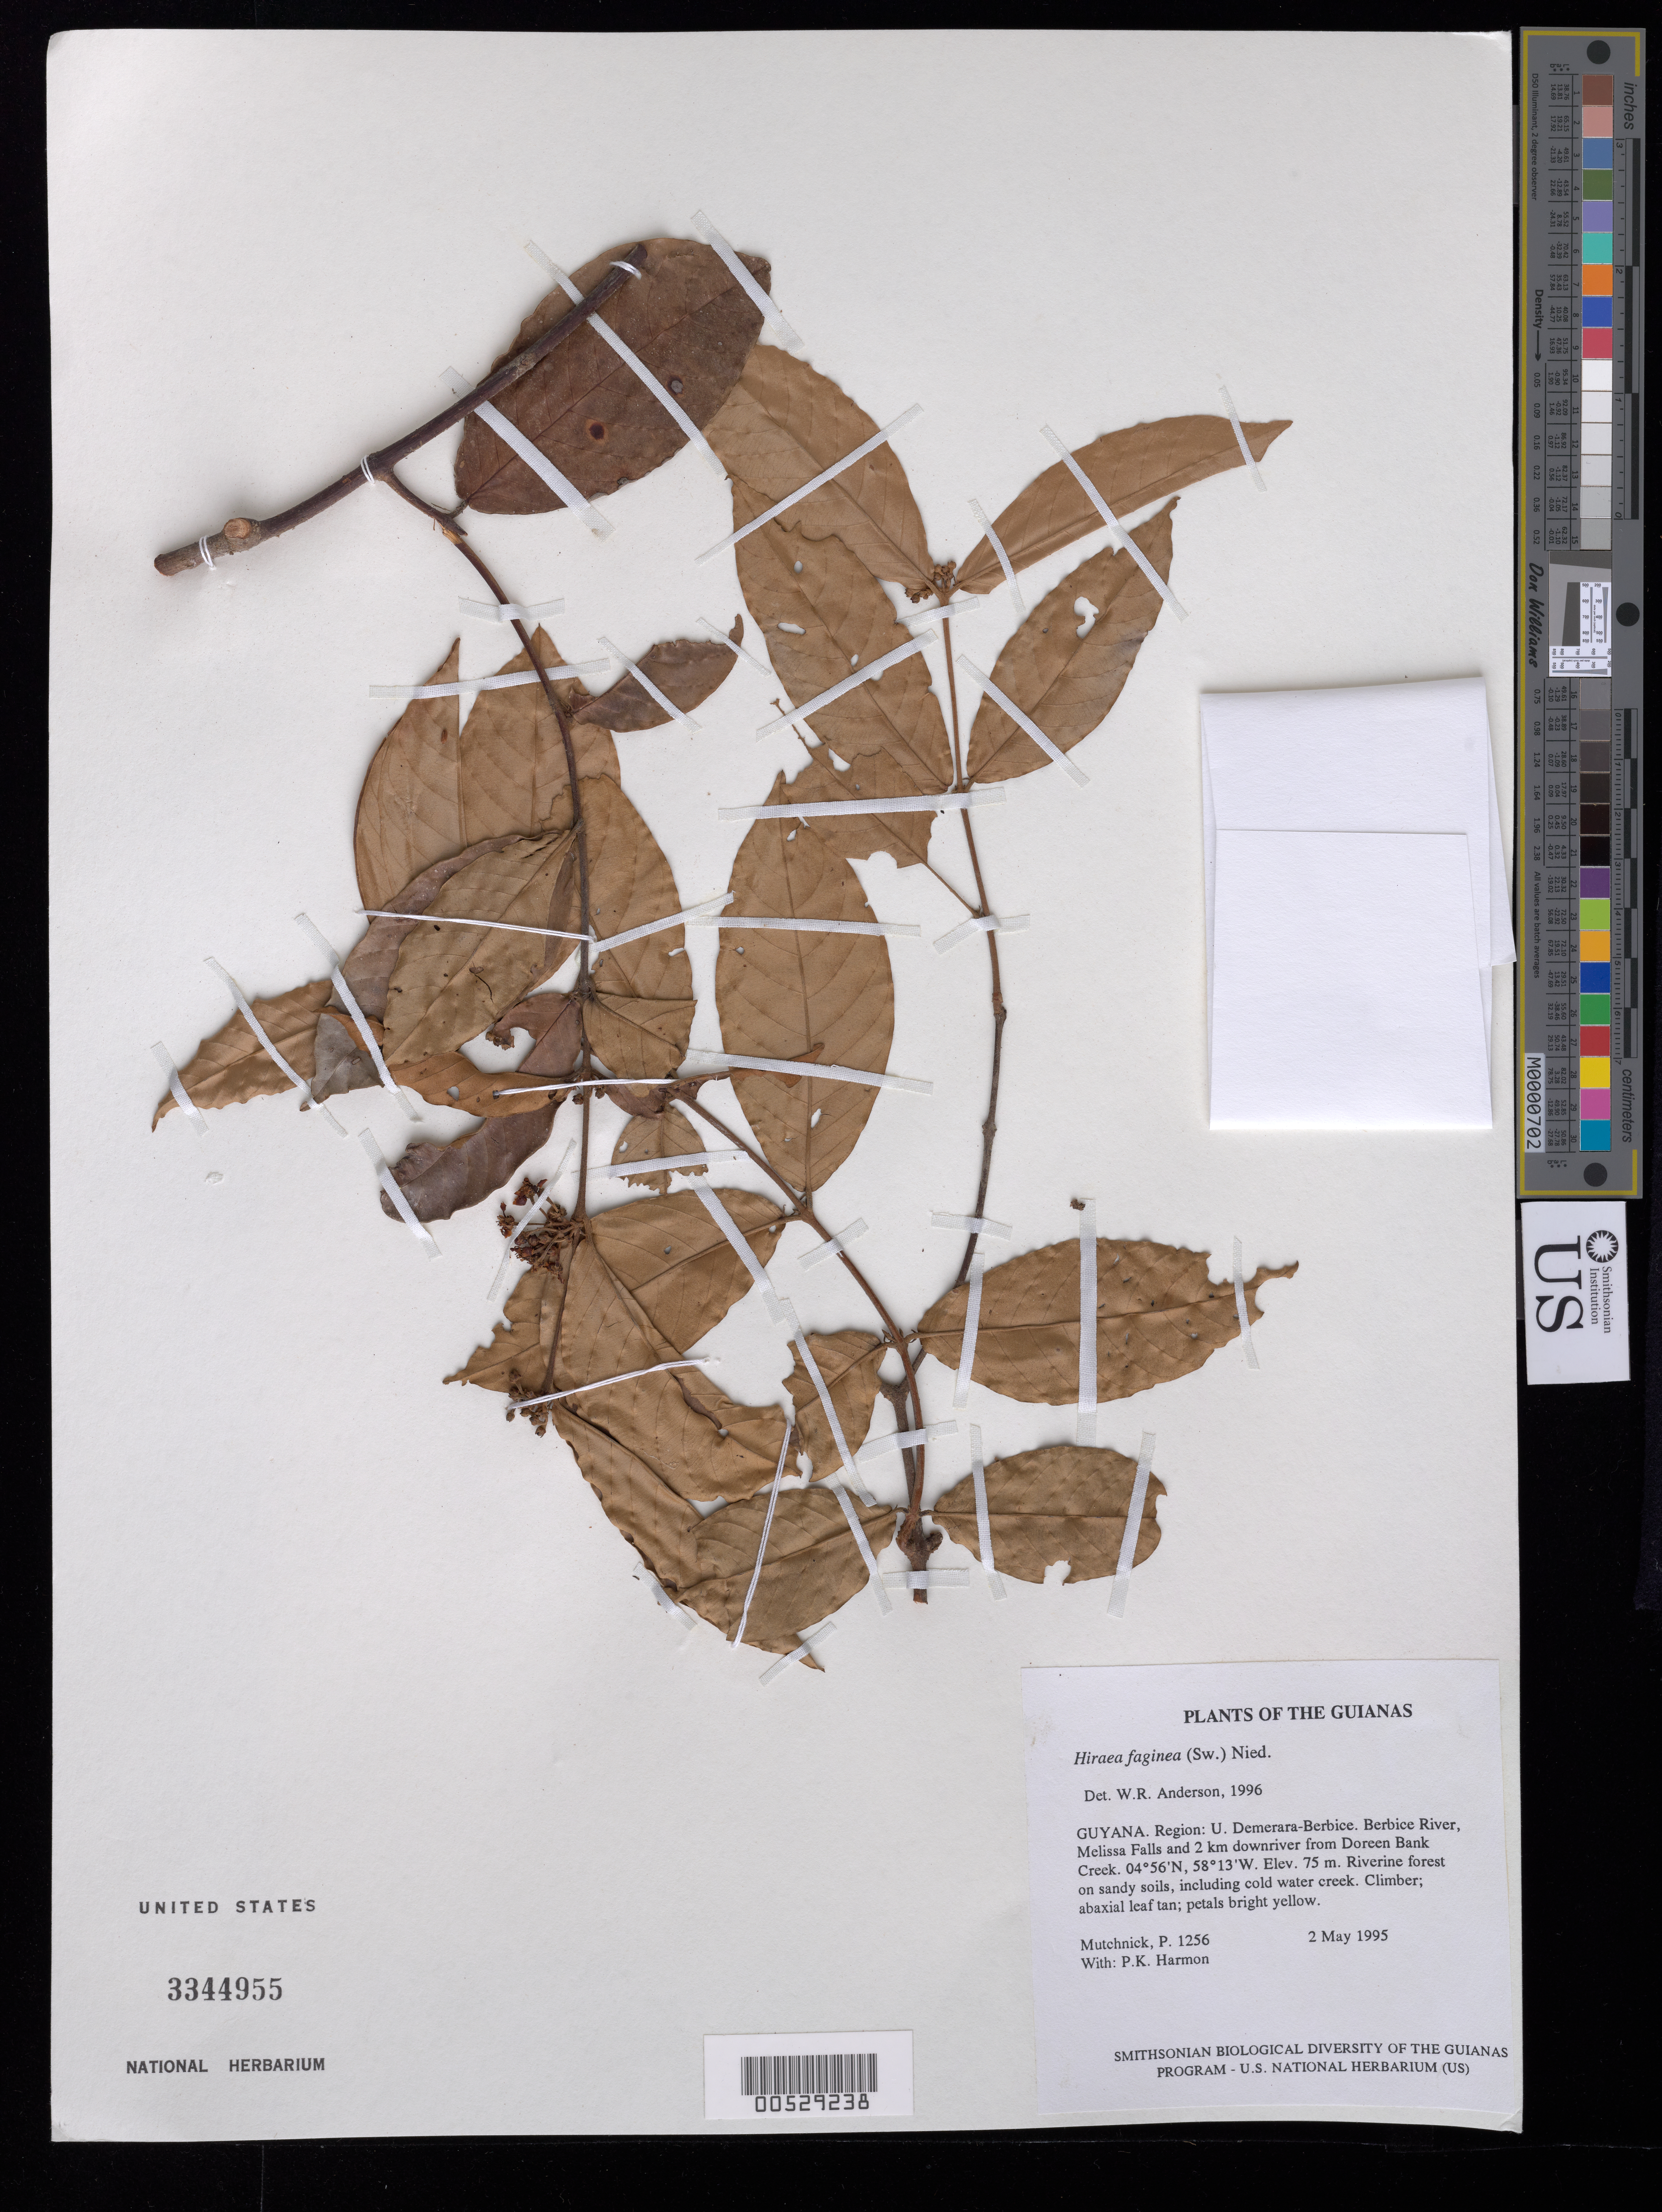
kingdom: Plantae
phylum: Tracheophyta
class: Magnoliopsida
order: Malpighiales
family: Malpighiaceae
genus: Hiraea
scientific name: Hiraea faginea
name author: (Sw.) Nied.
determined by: Anderson, W. R., (MICH), University of Michigan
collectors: P. Mutchnick & P. Harmon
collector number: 1256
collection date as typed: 2 May 1995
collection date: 1995-05-02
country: Guyana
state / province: U. Demerara-Berbice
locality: Berbice River, Melissa Falls and 2 km downriver from Doreen Bank Creek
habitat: Riverine forest on sandy soils, including cold water creek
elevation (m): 75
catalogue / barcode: US 3344955